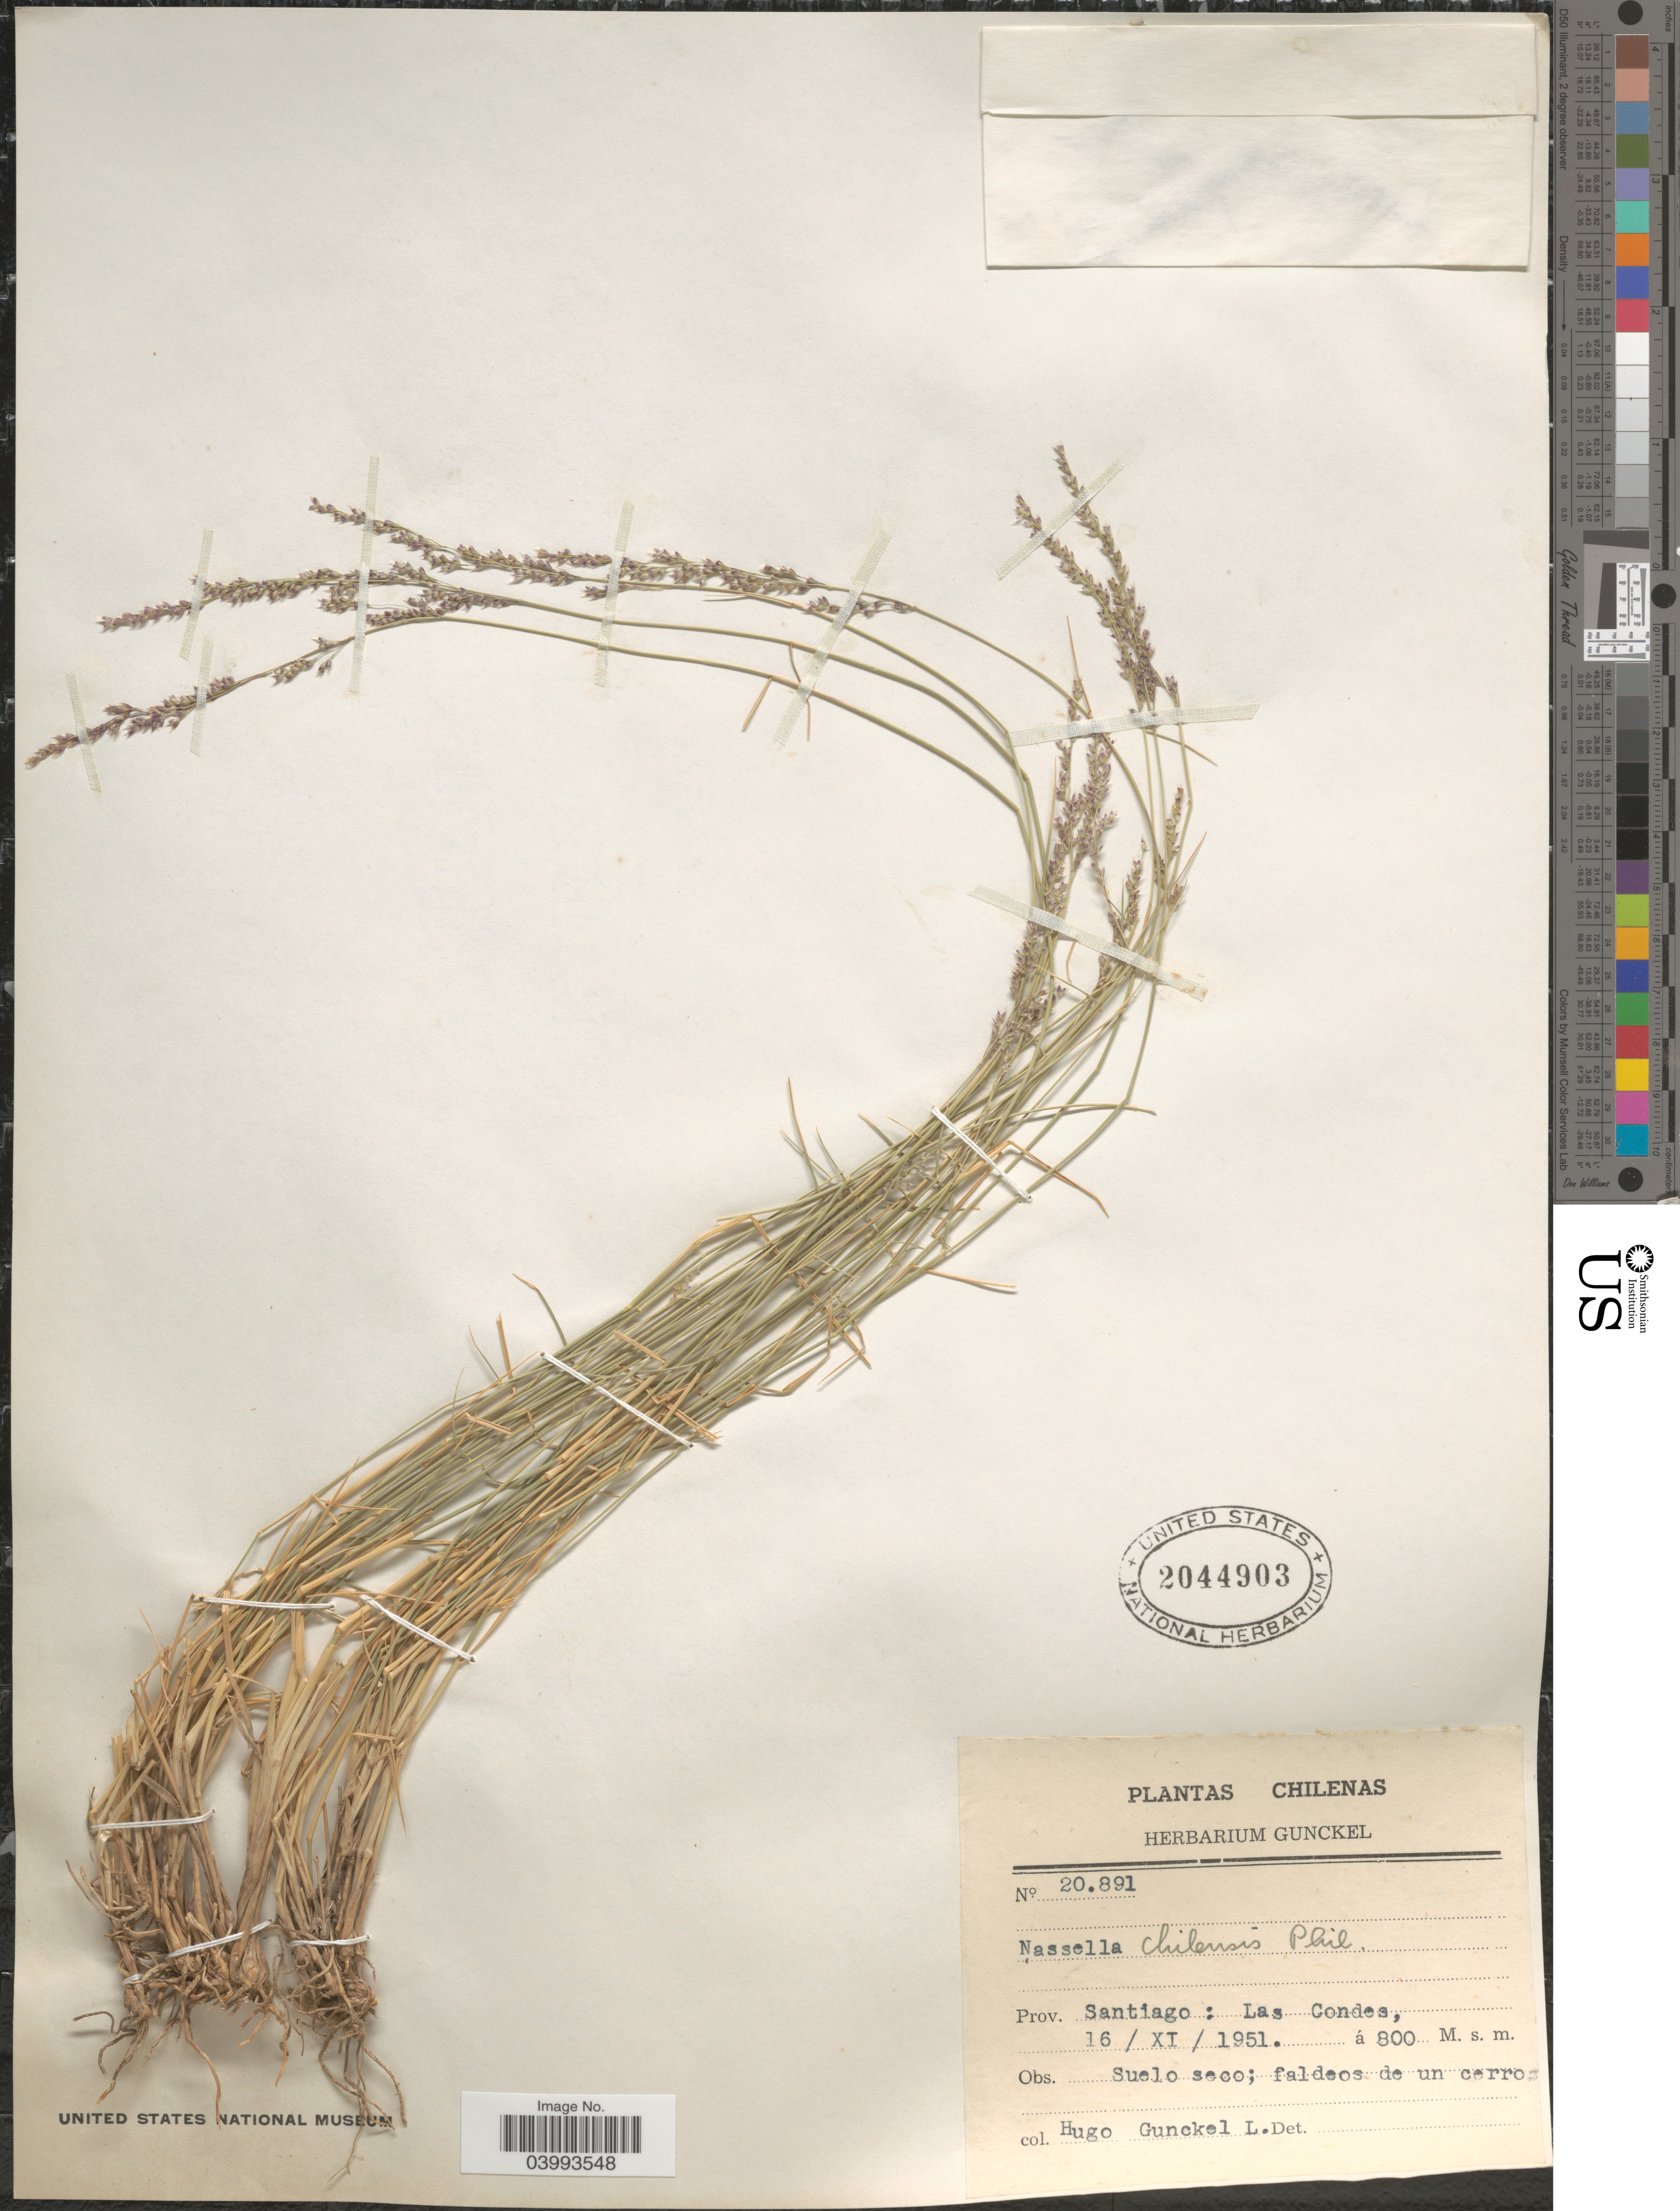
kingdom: Plantae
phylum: Tracheophyta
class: Liliopsida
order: Poales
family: Poaceae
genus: Nassella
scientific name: Nassella chilensis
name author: (Trin.) É. Desv.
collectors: H. Gunckel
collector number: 20891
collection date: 1951-11-16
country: Chile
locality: Prov. Santiago: Las Condes.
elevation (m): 800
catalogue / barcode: US 2044903